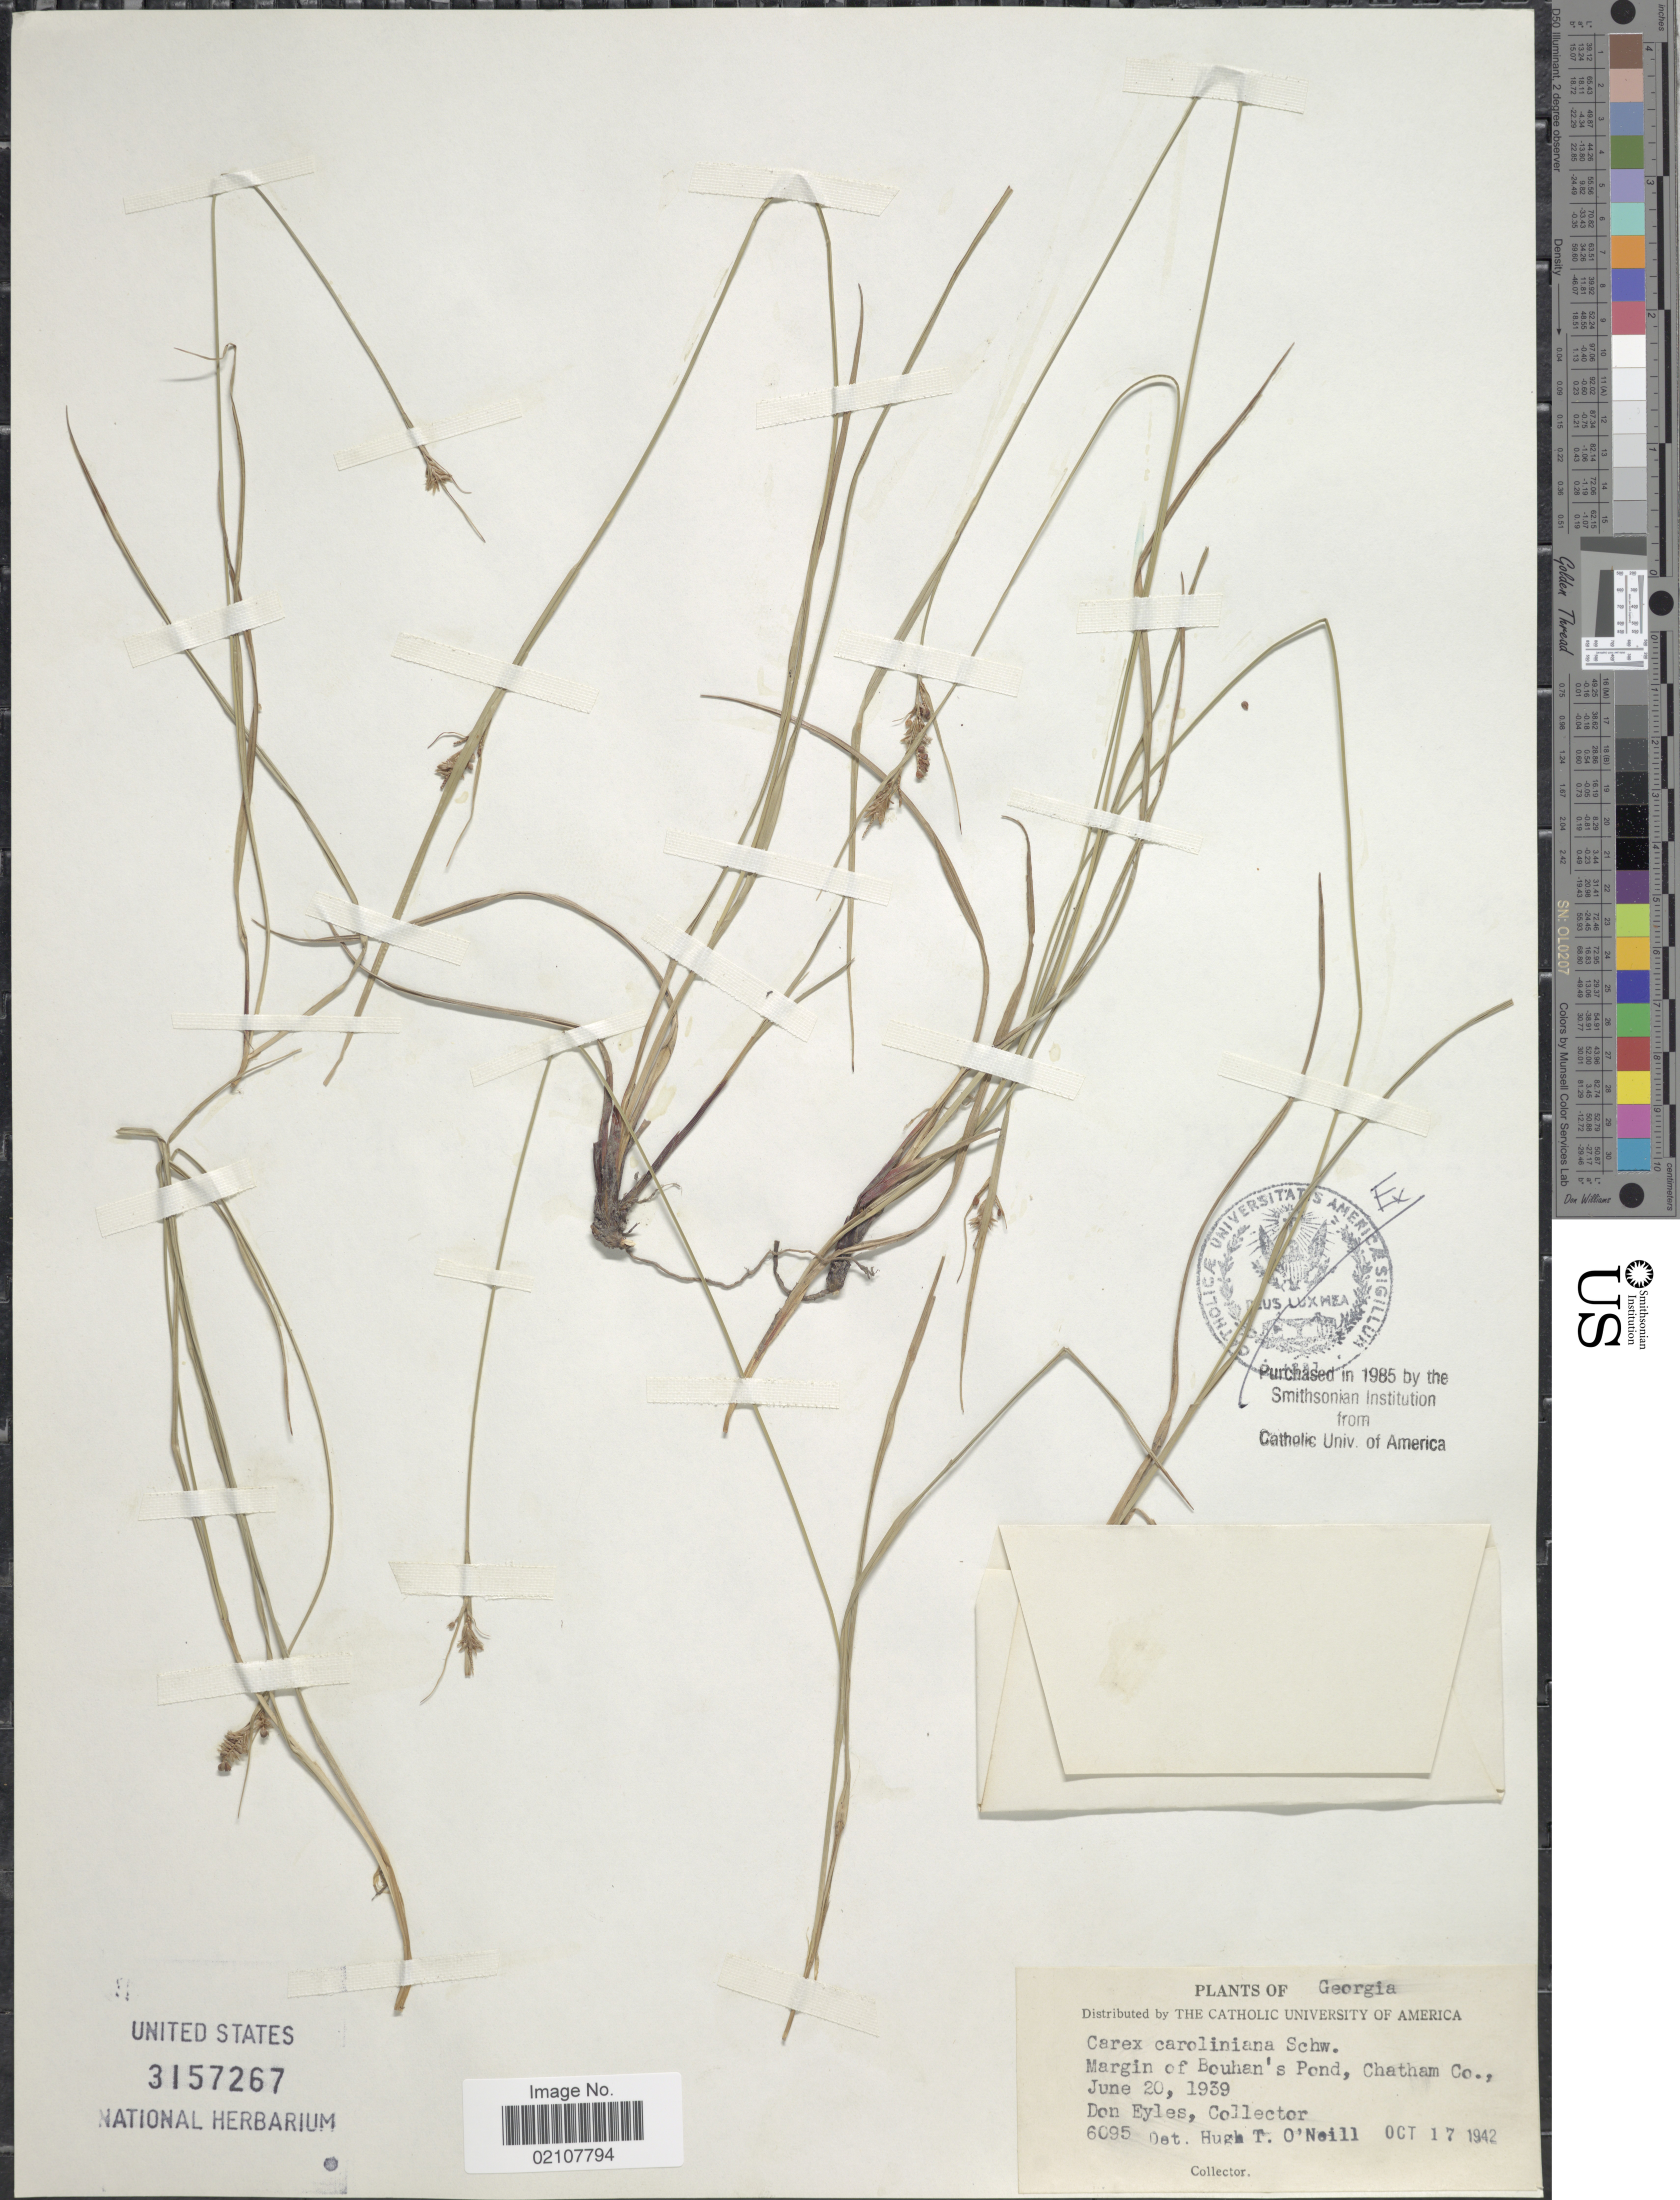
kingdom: Plantae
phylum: Tracheophyta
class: Liliopsida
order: Poales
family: Cyperaceae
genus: Carex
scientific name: Carex caroliniana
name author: Schwein.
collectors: D. Eyles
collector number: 6095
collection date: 1939-06-20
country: United States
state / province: Georgia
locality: Margin of Bouhan's Pond, Chatham Co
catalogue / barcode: US 3157267